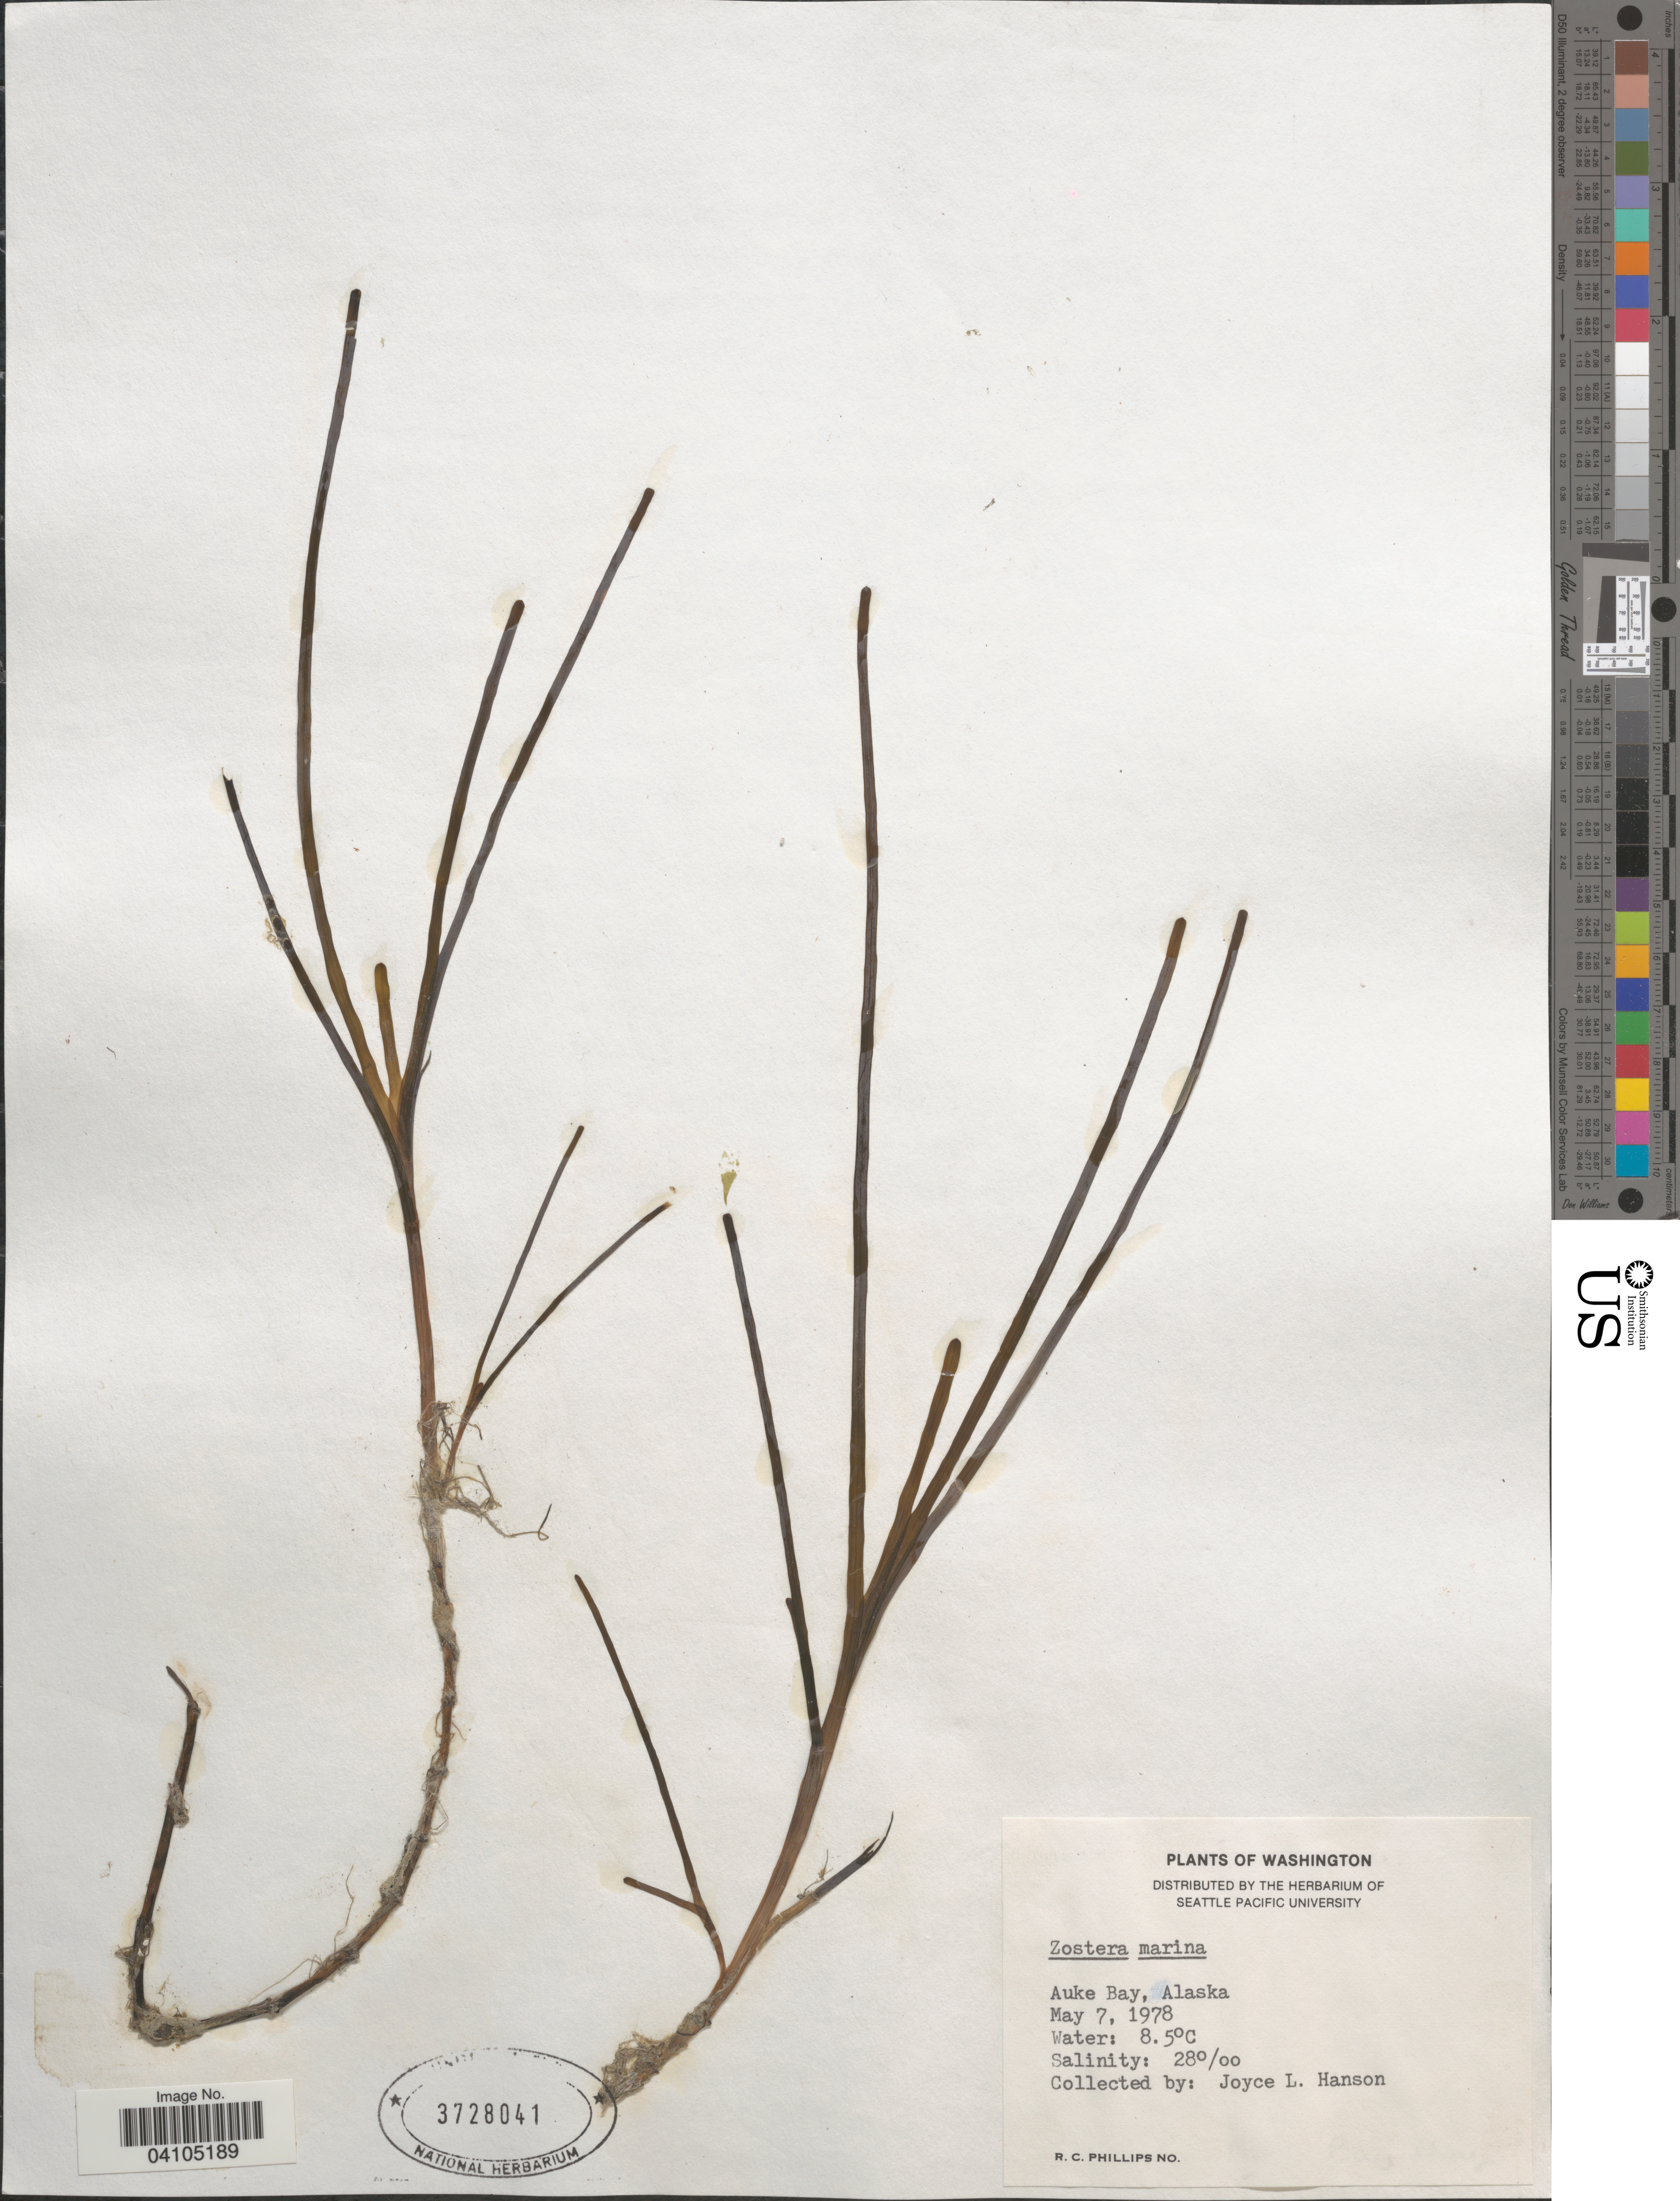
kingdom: Plantae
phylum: Tracheophyta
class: Liliopsida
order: Alismatales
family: Zosteraceae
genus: Zostera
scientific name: Zostera marina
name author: L.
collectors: J. Hanson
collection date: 1978-05-07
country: United States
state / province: Alaska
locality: Auke Bay.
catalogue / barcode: US 3728041